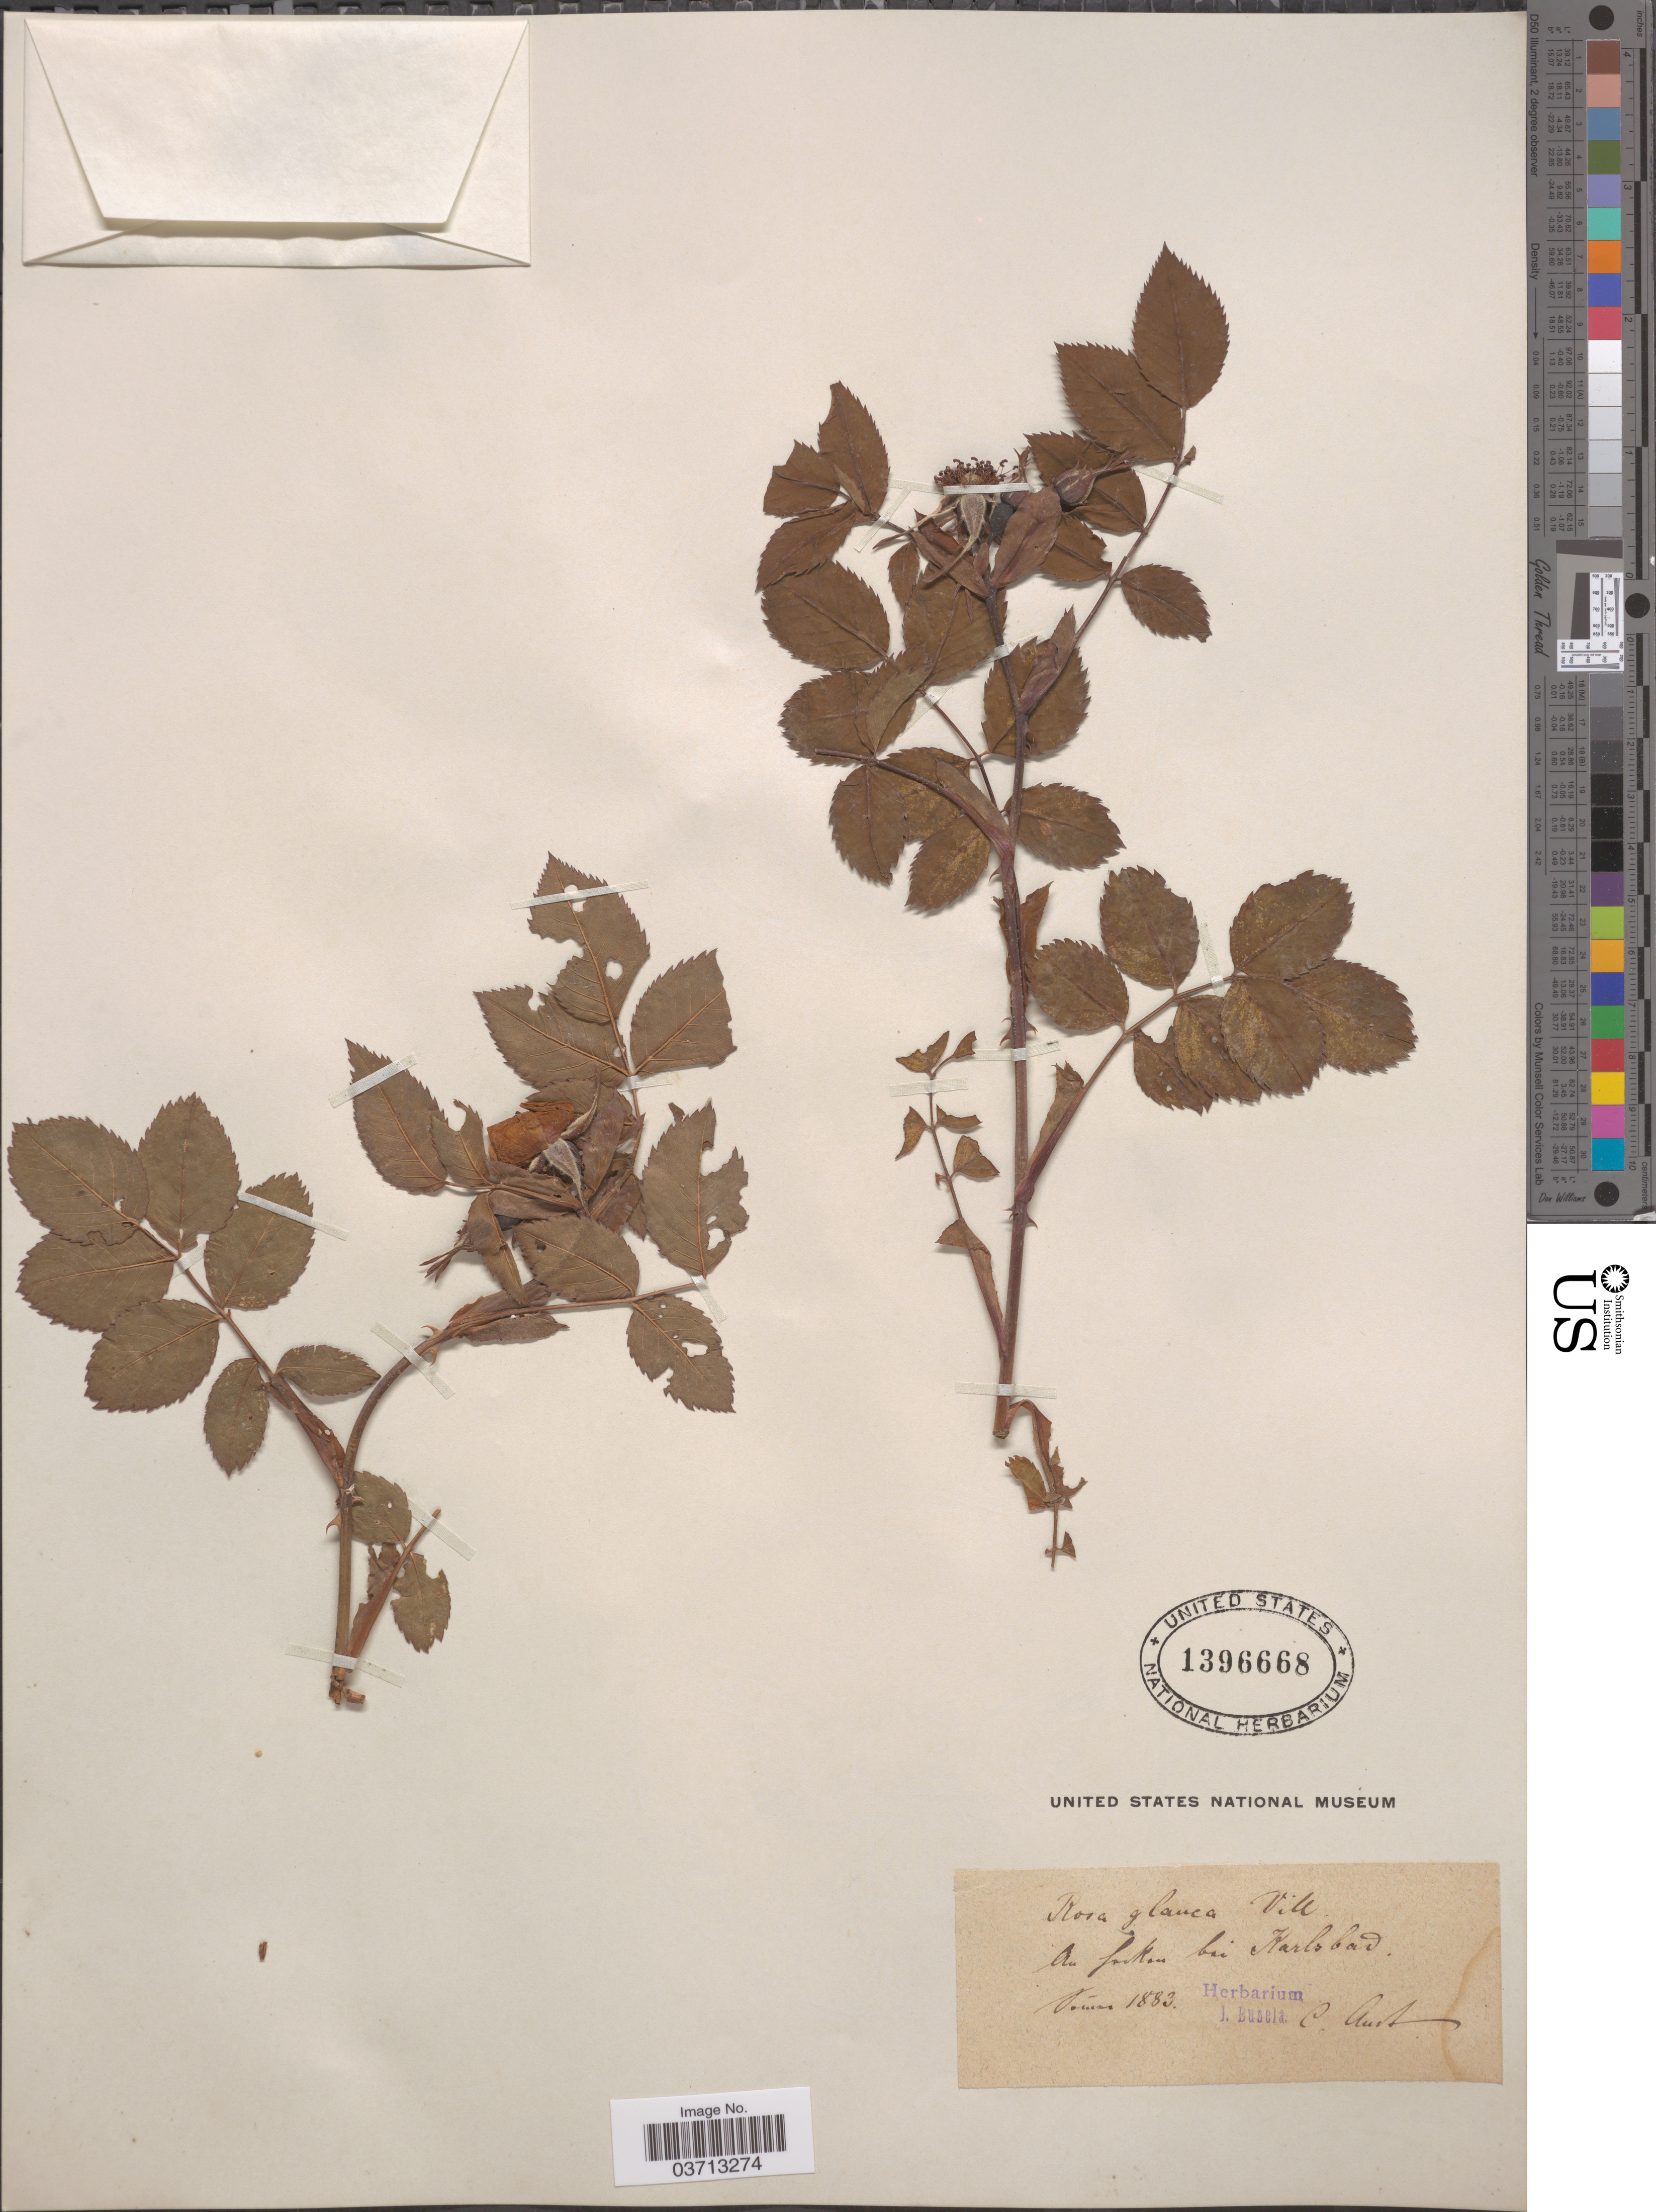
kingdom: Plantae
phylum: Tracheophyta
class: Magnoliopsida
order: Rosales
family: Rosaceae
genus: Rosa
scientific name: Rosa glauca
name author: Pourr.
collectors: C. Aust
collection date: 1883-06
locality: An faken [interpreted] bei Karlsbad.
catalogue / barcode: US 1396668